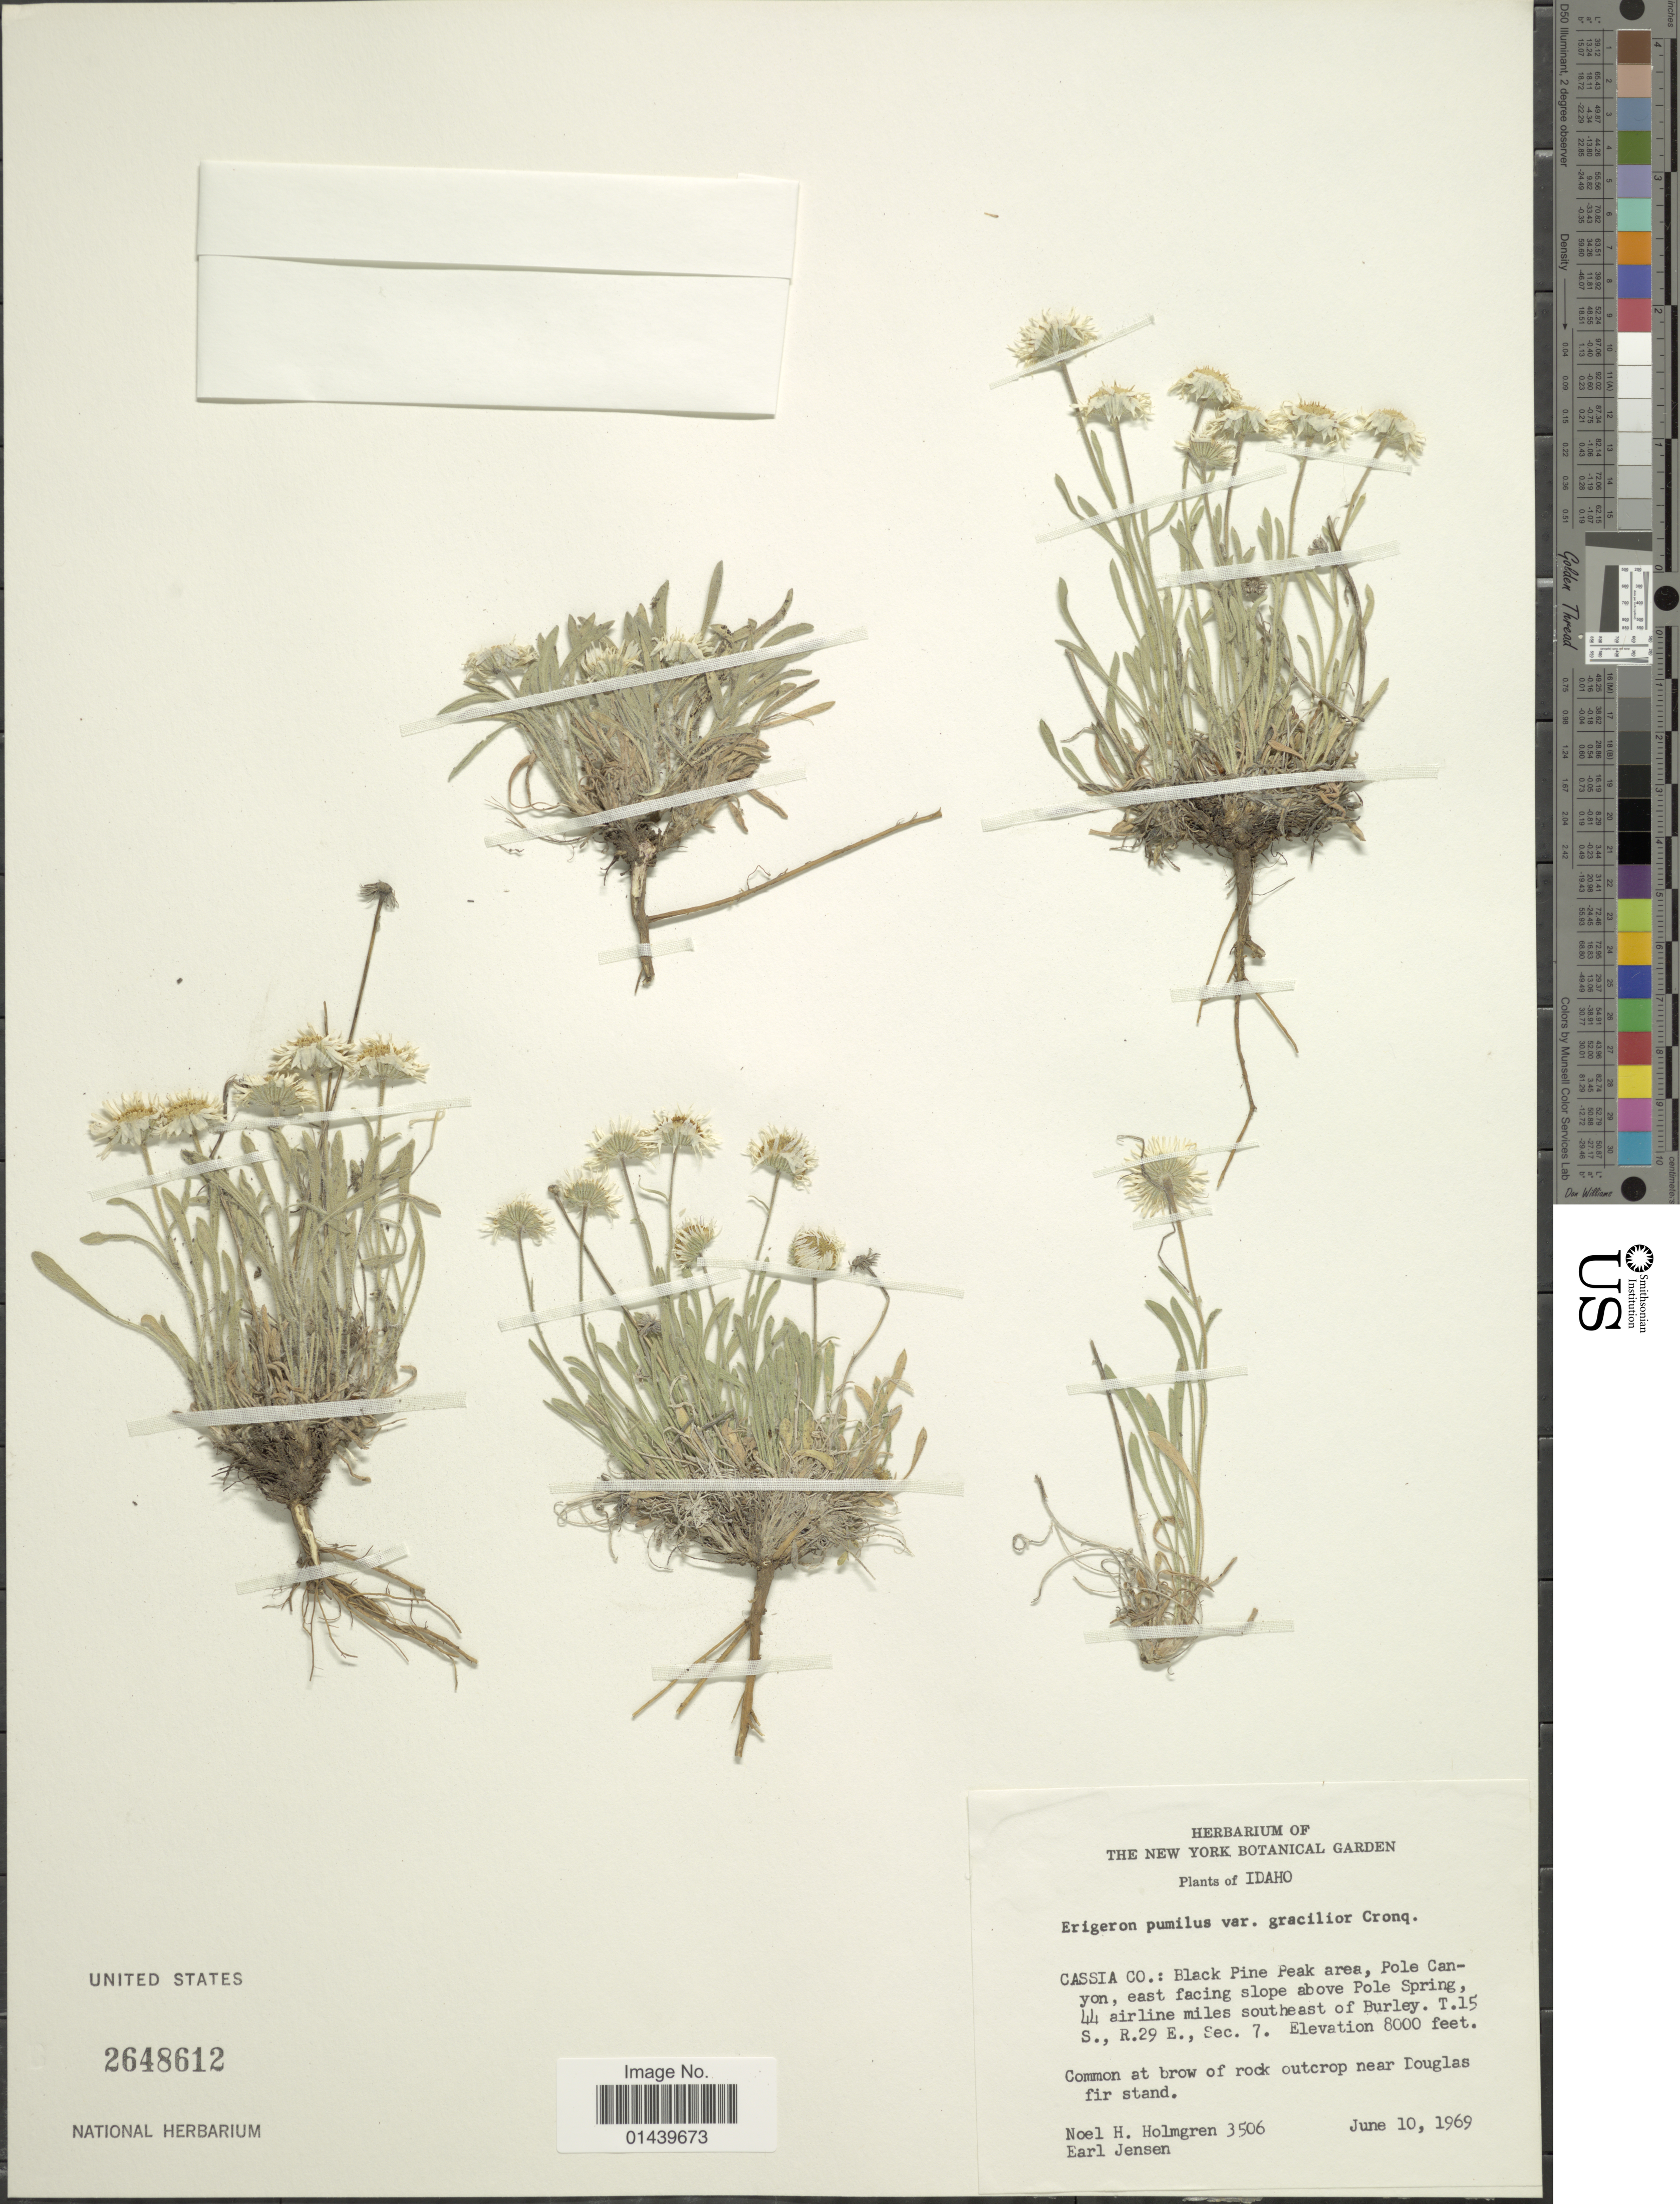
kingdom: Plantae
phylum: Tracheophyta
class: Magnoliopsida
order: Asterales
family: Asteraceae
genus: Erigeron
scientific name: Erigeron pumilus var. gracilior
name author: Cronq.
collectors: N. H. Holmgren & E. Jensen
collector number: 3506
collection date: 1969-06-10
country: United States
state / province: Idaho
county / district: Cassia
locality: Black Pine Peak area, Pole Canyon, east facing slope above Pole Spring, 44 airline miles southeast of Burley. T.15 S., R.29 E., Sec. 7. Common at brow of rock outcrop near Douglas fir stand.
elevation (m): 2438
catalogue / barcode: US 2648612